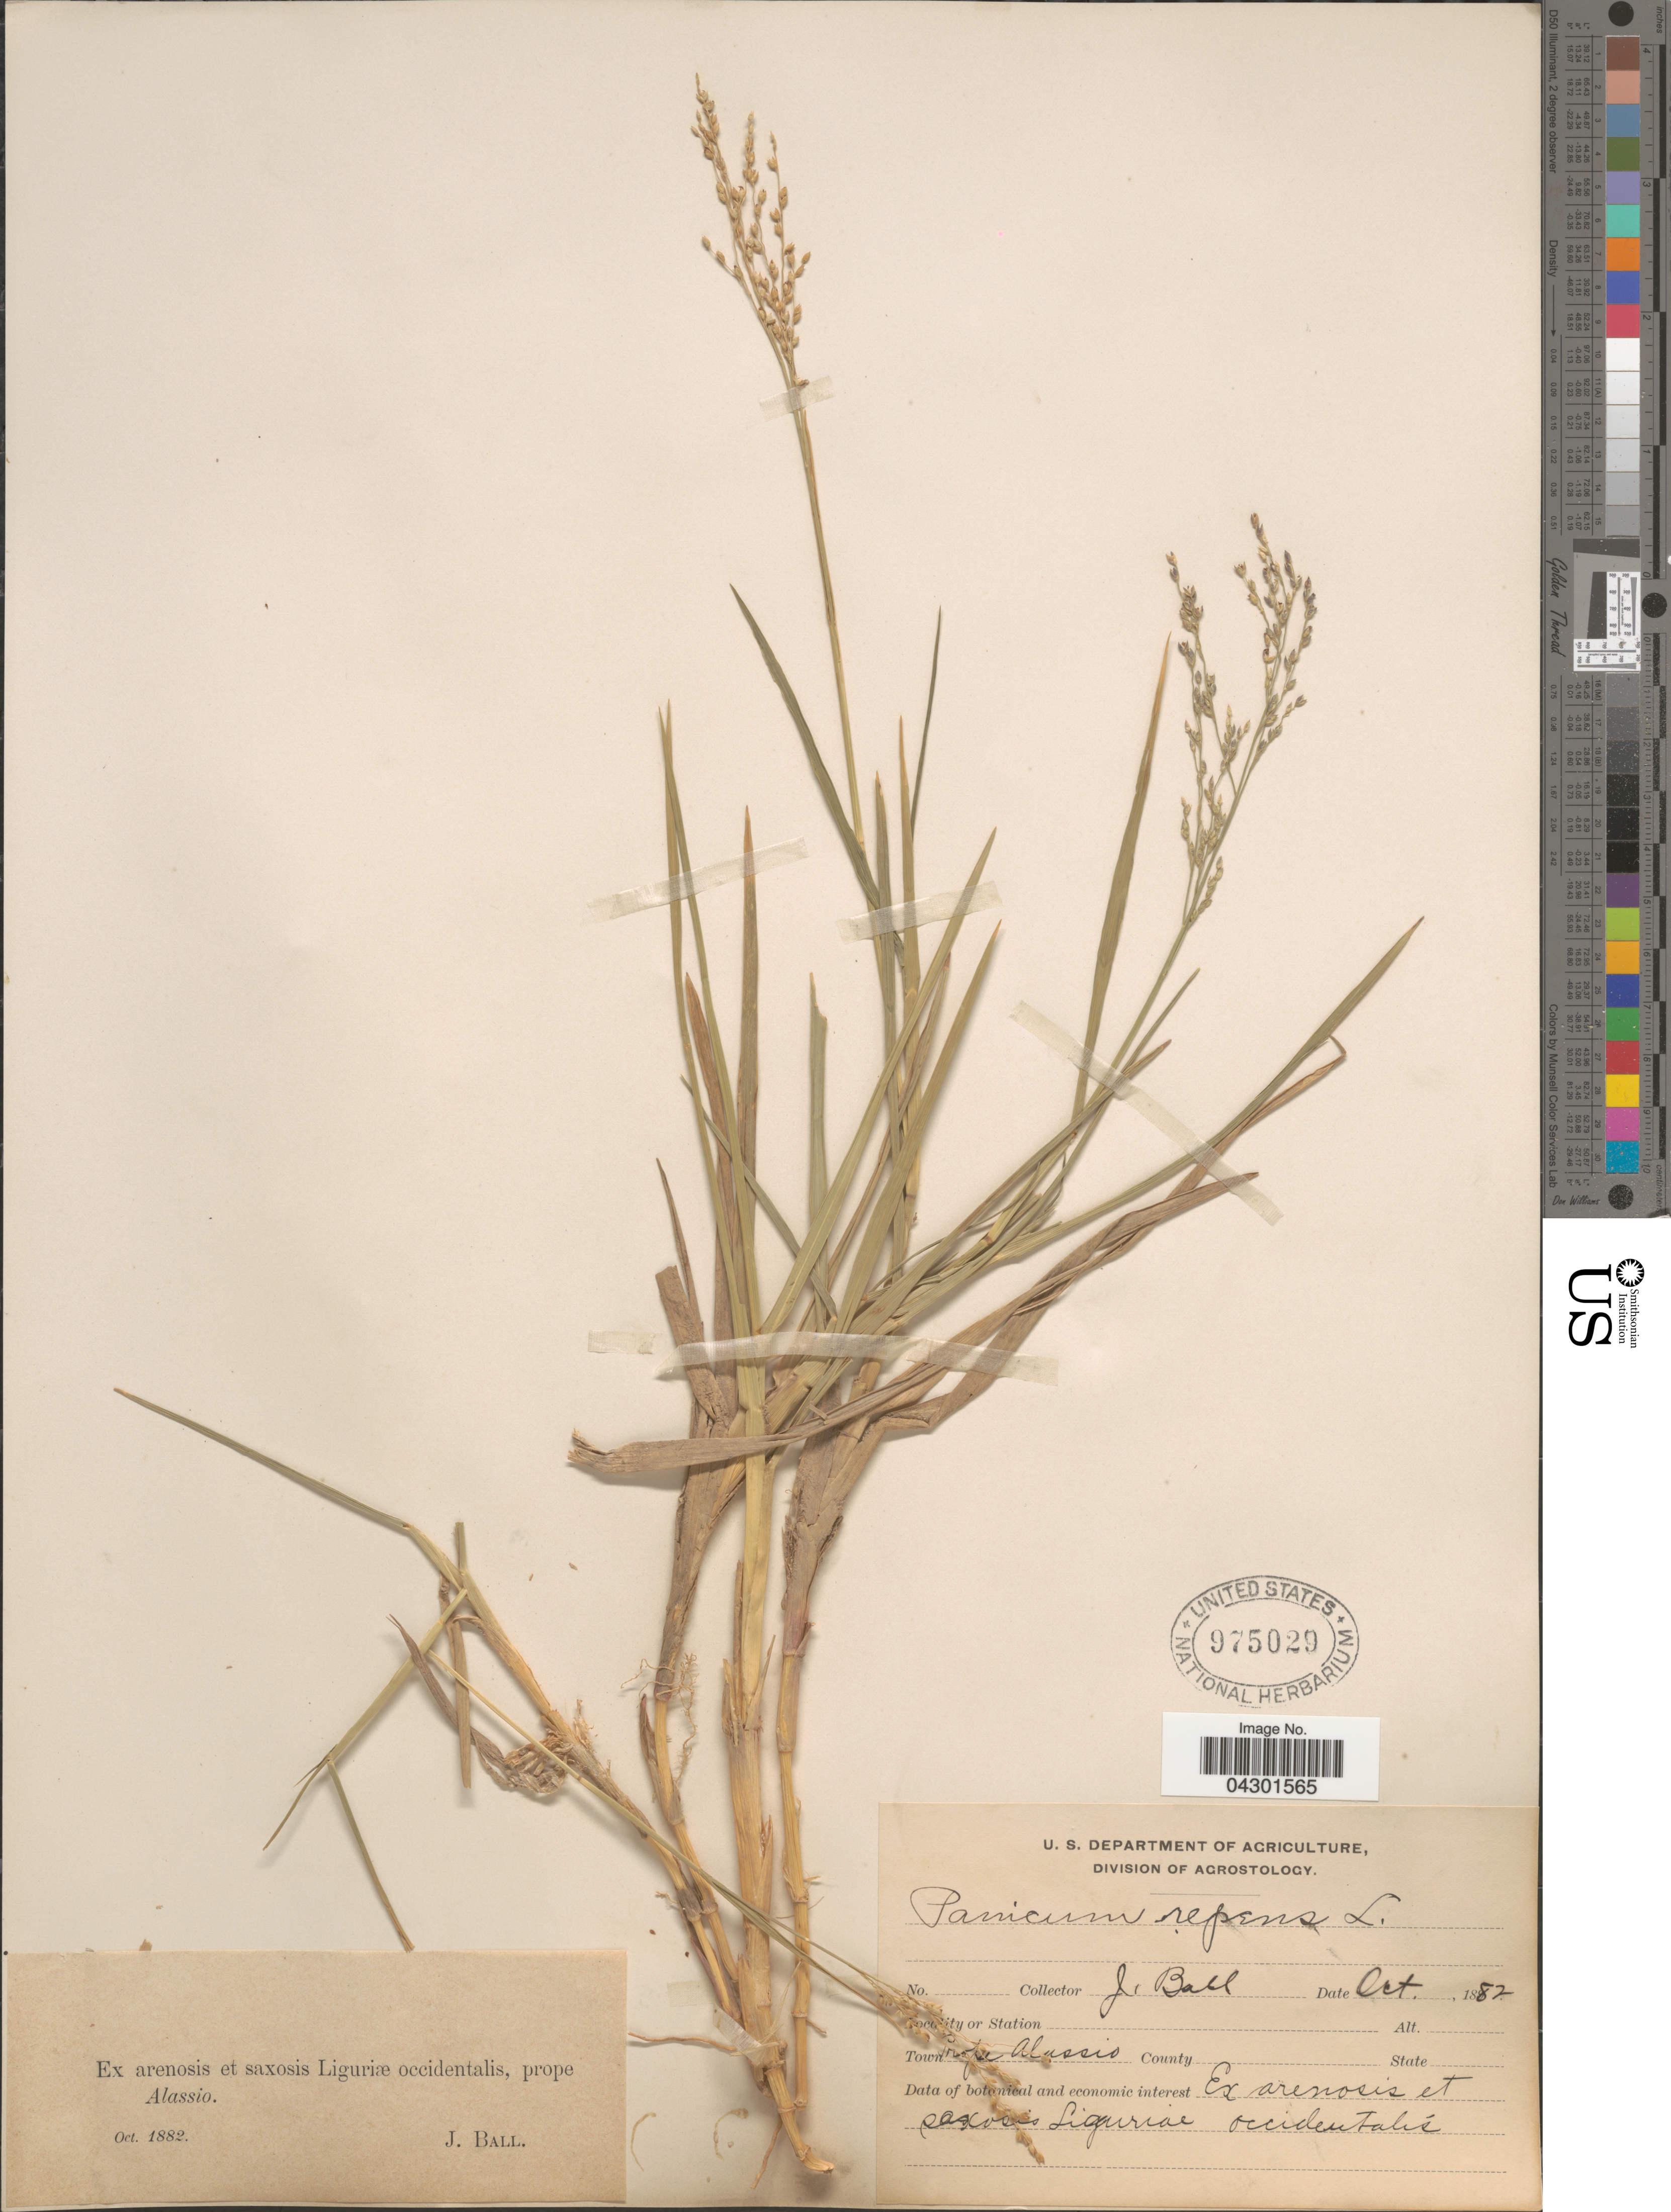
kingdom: Plantae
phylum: Tracheophyta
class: Liliopsida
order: Poales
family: Poaceae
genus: Panicum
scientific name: Panicum repens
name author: L.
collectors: J. Ball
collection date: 1882-10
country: Italy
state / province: Liguria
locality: Town Prope Alassio. Ex arenosis et saxosis Liguriæ occidentalis, prope Alassio.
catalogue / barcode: US 975029